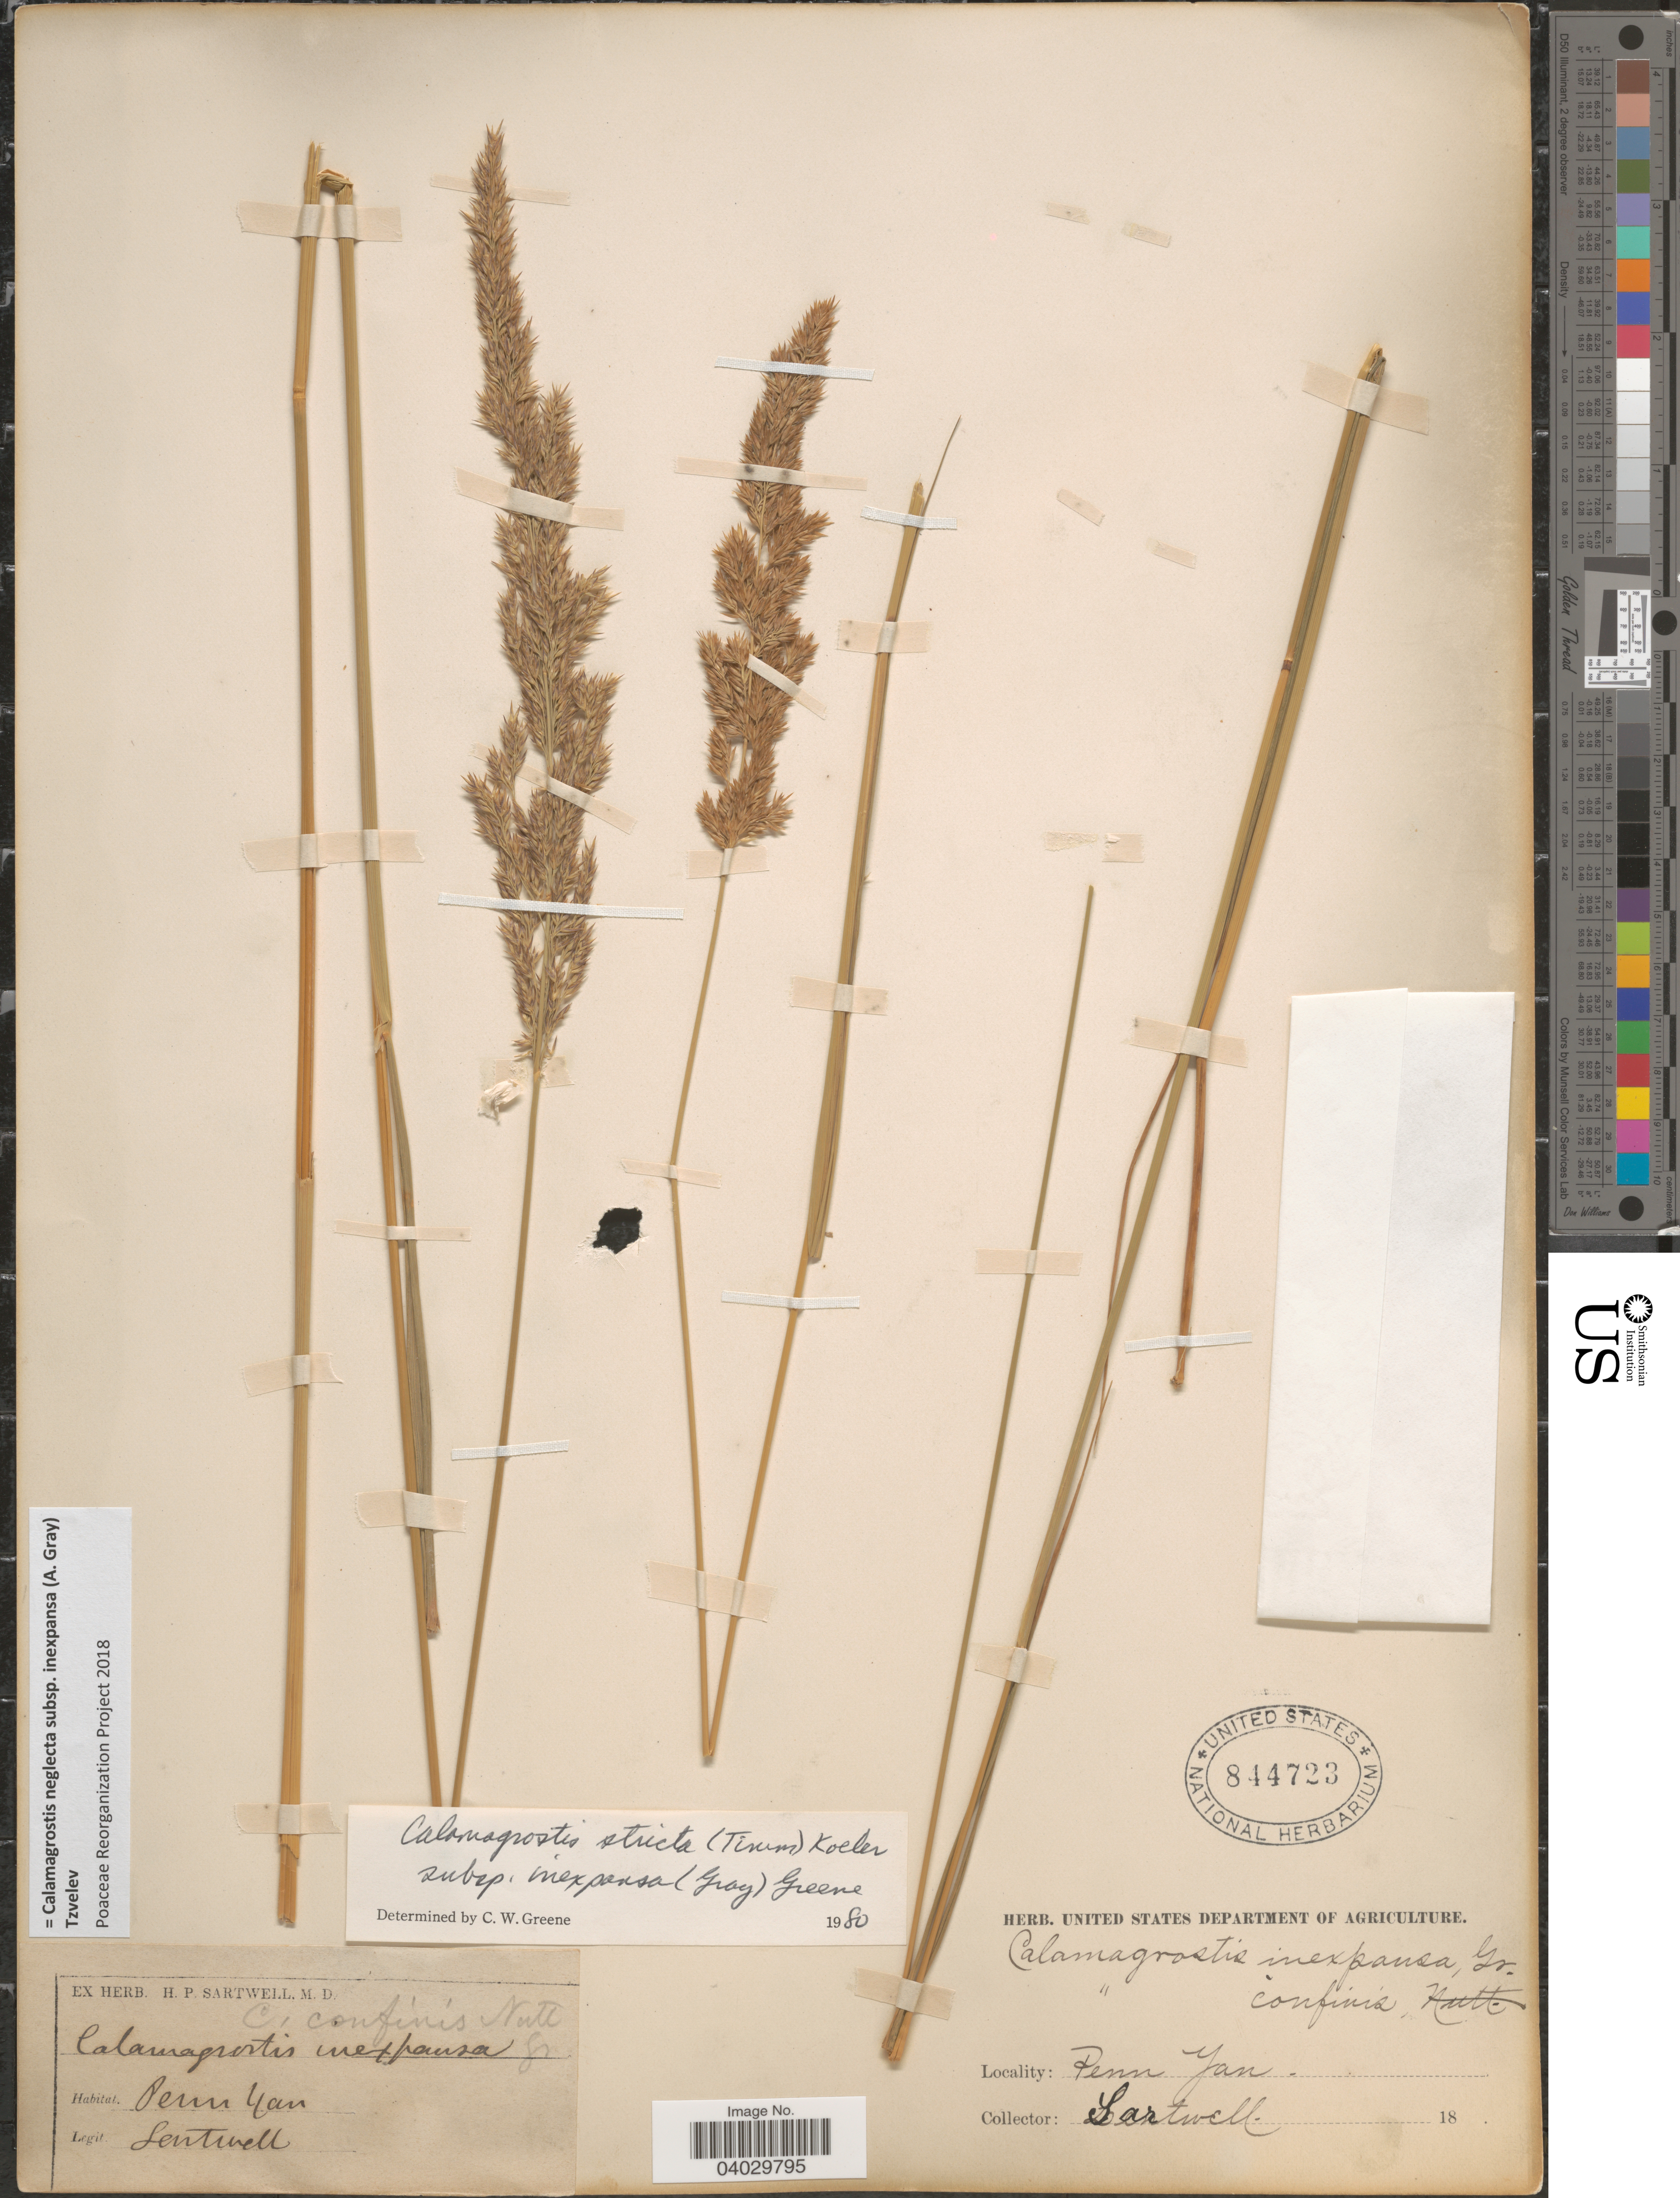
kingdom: Plantae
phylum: Tracheophyta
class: Liliopsida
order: Poales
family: Poaceae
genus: Calamagrostis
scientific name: Calamagrostis neglecta subsp. inexpansa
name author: (A. Gray) Tzvelev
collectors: H. P. Sartwell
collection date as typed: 18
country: United States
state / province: New York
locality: Penn Yan.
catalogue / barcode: US 844723